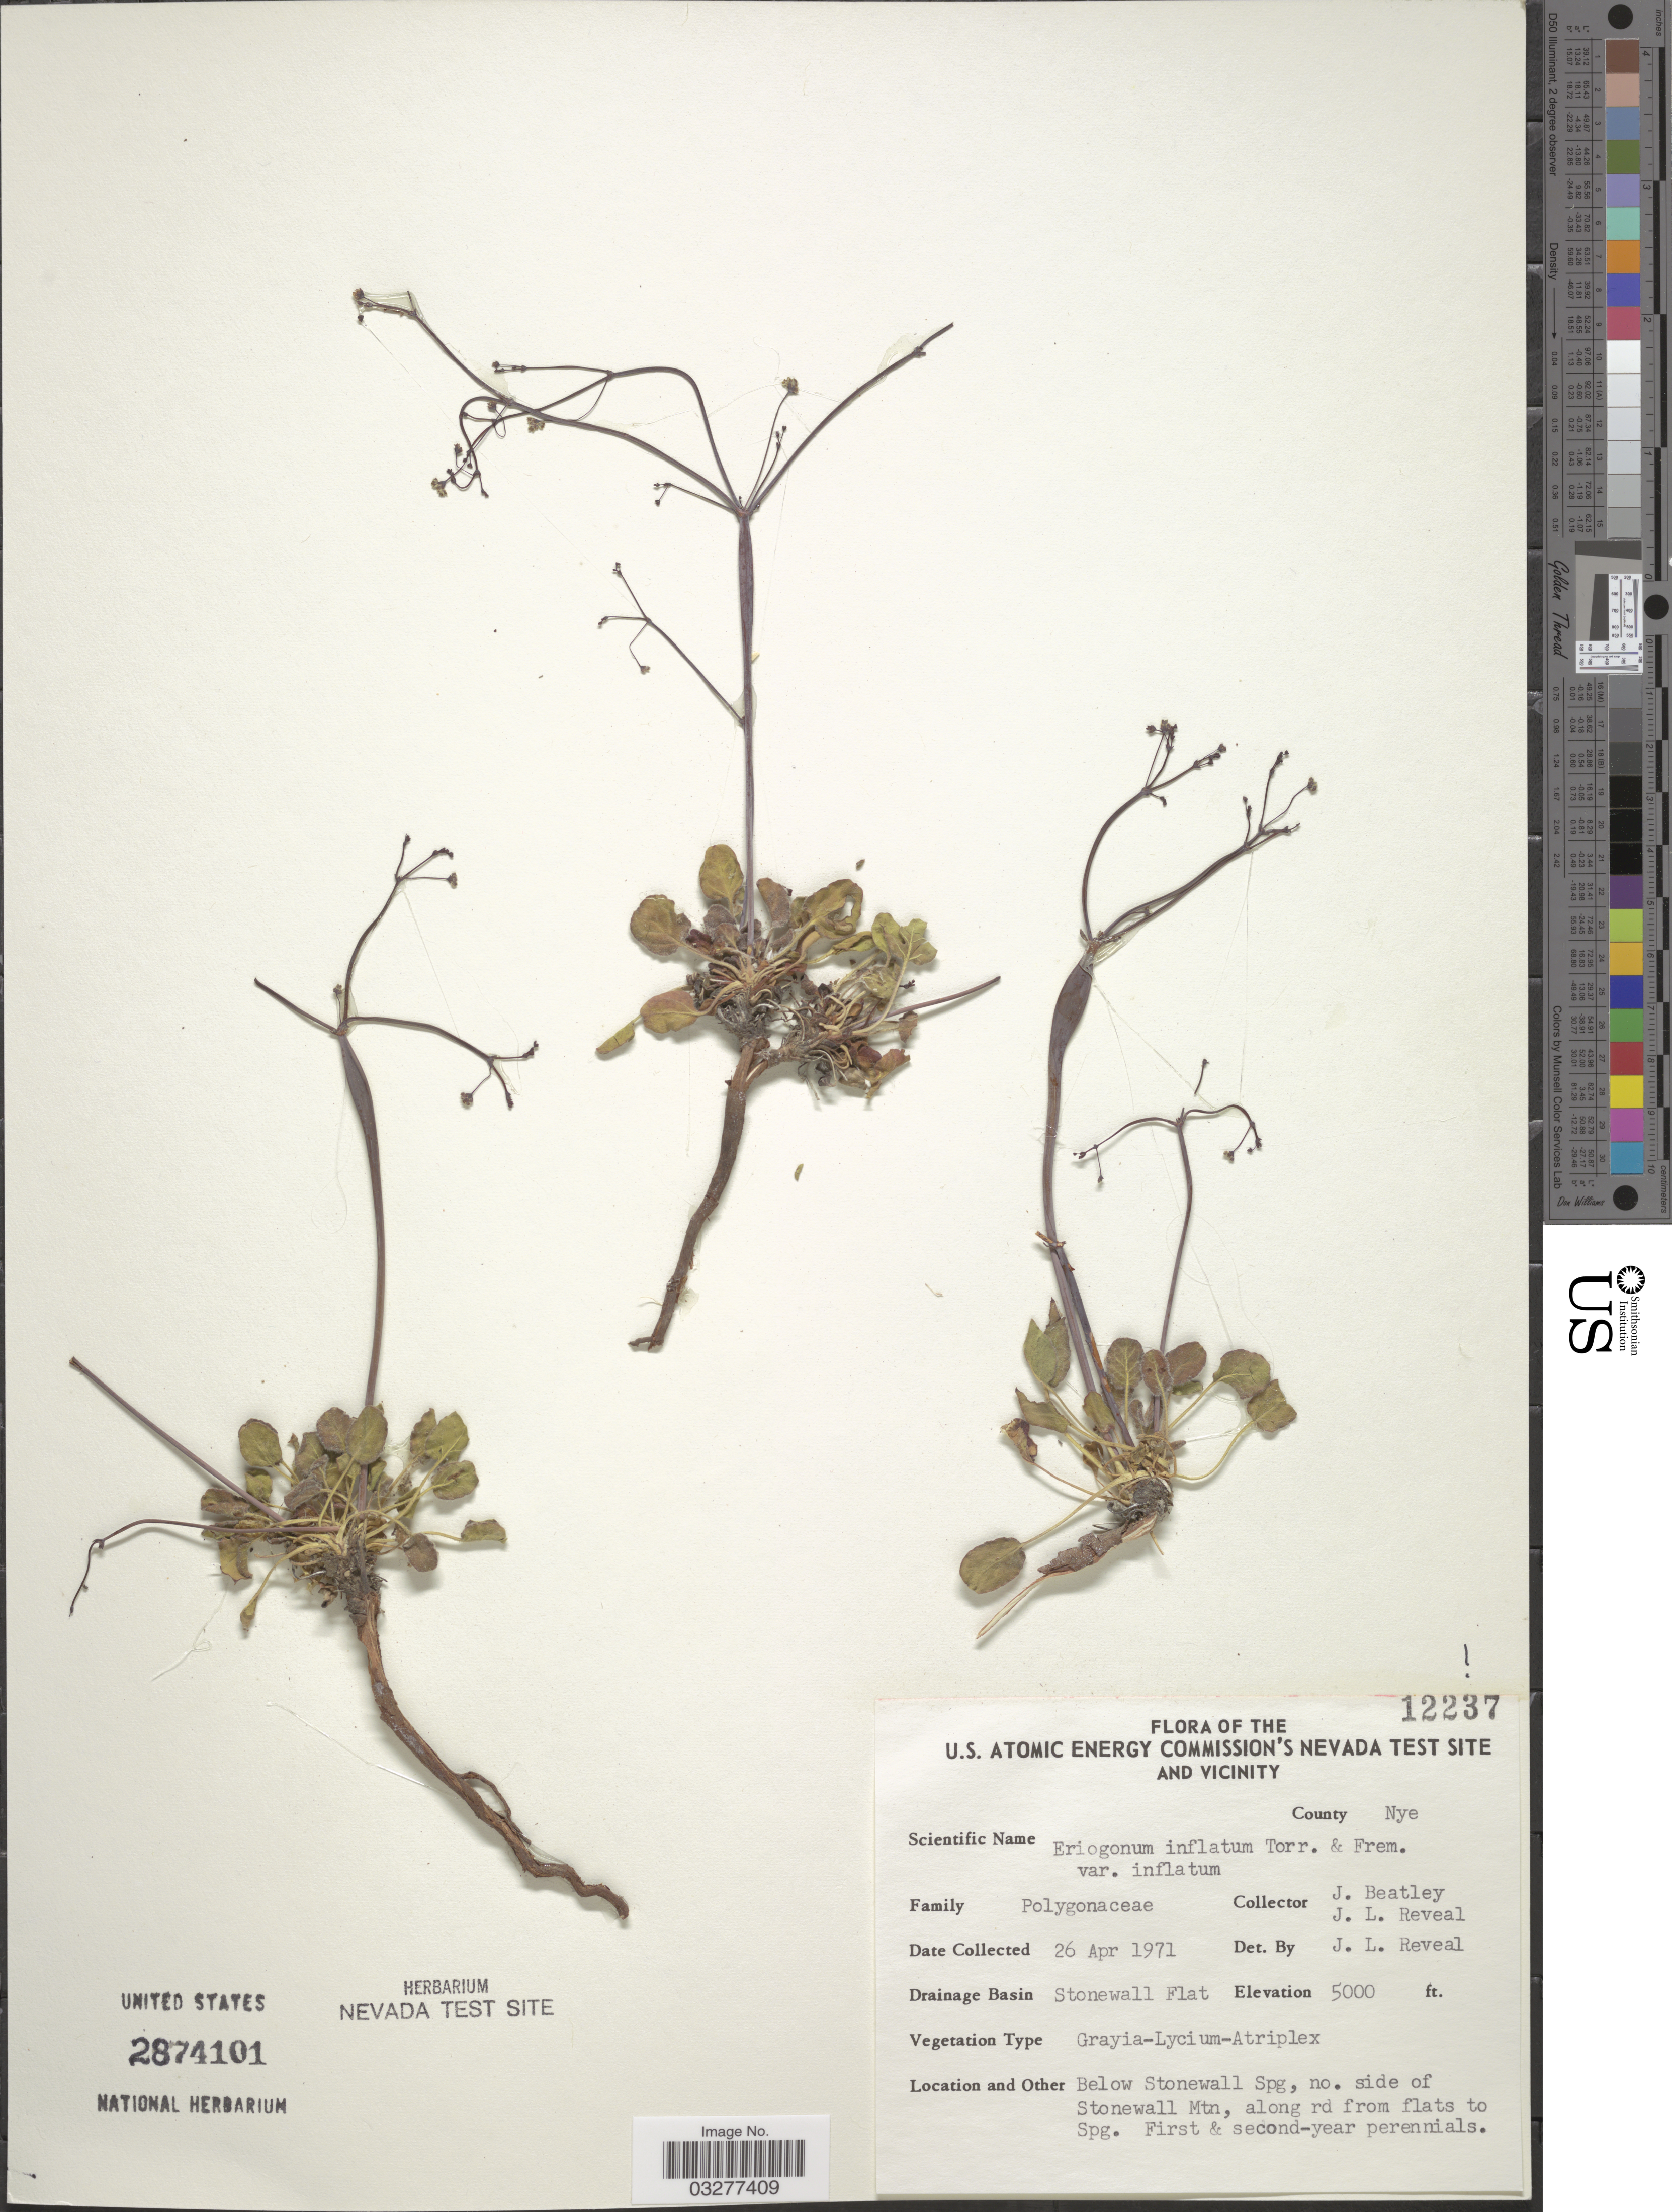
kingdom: Plantae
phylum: Tracheophyta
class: Magnoliopsida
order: Caryophyllales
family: Polygonaceae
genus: Eriogonum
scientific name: Eriogonum inflatum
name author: Torr. & Frém.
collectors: J. C. Beatley & J. L. Reveal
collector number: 12237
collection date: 1971-04-26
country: United States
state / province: Nevada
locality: U. S. Atomic Energy Commission's Nevada Test Site and Vicinity. County Nye. Drainage Basin Stonewall Flat. Below Stonewall Spg, no. side of Stonewall Mtn, along rd from flats to Spg.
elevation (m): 1524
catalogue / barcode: US 2874101